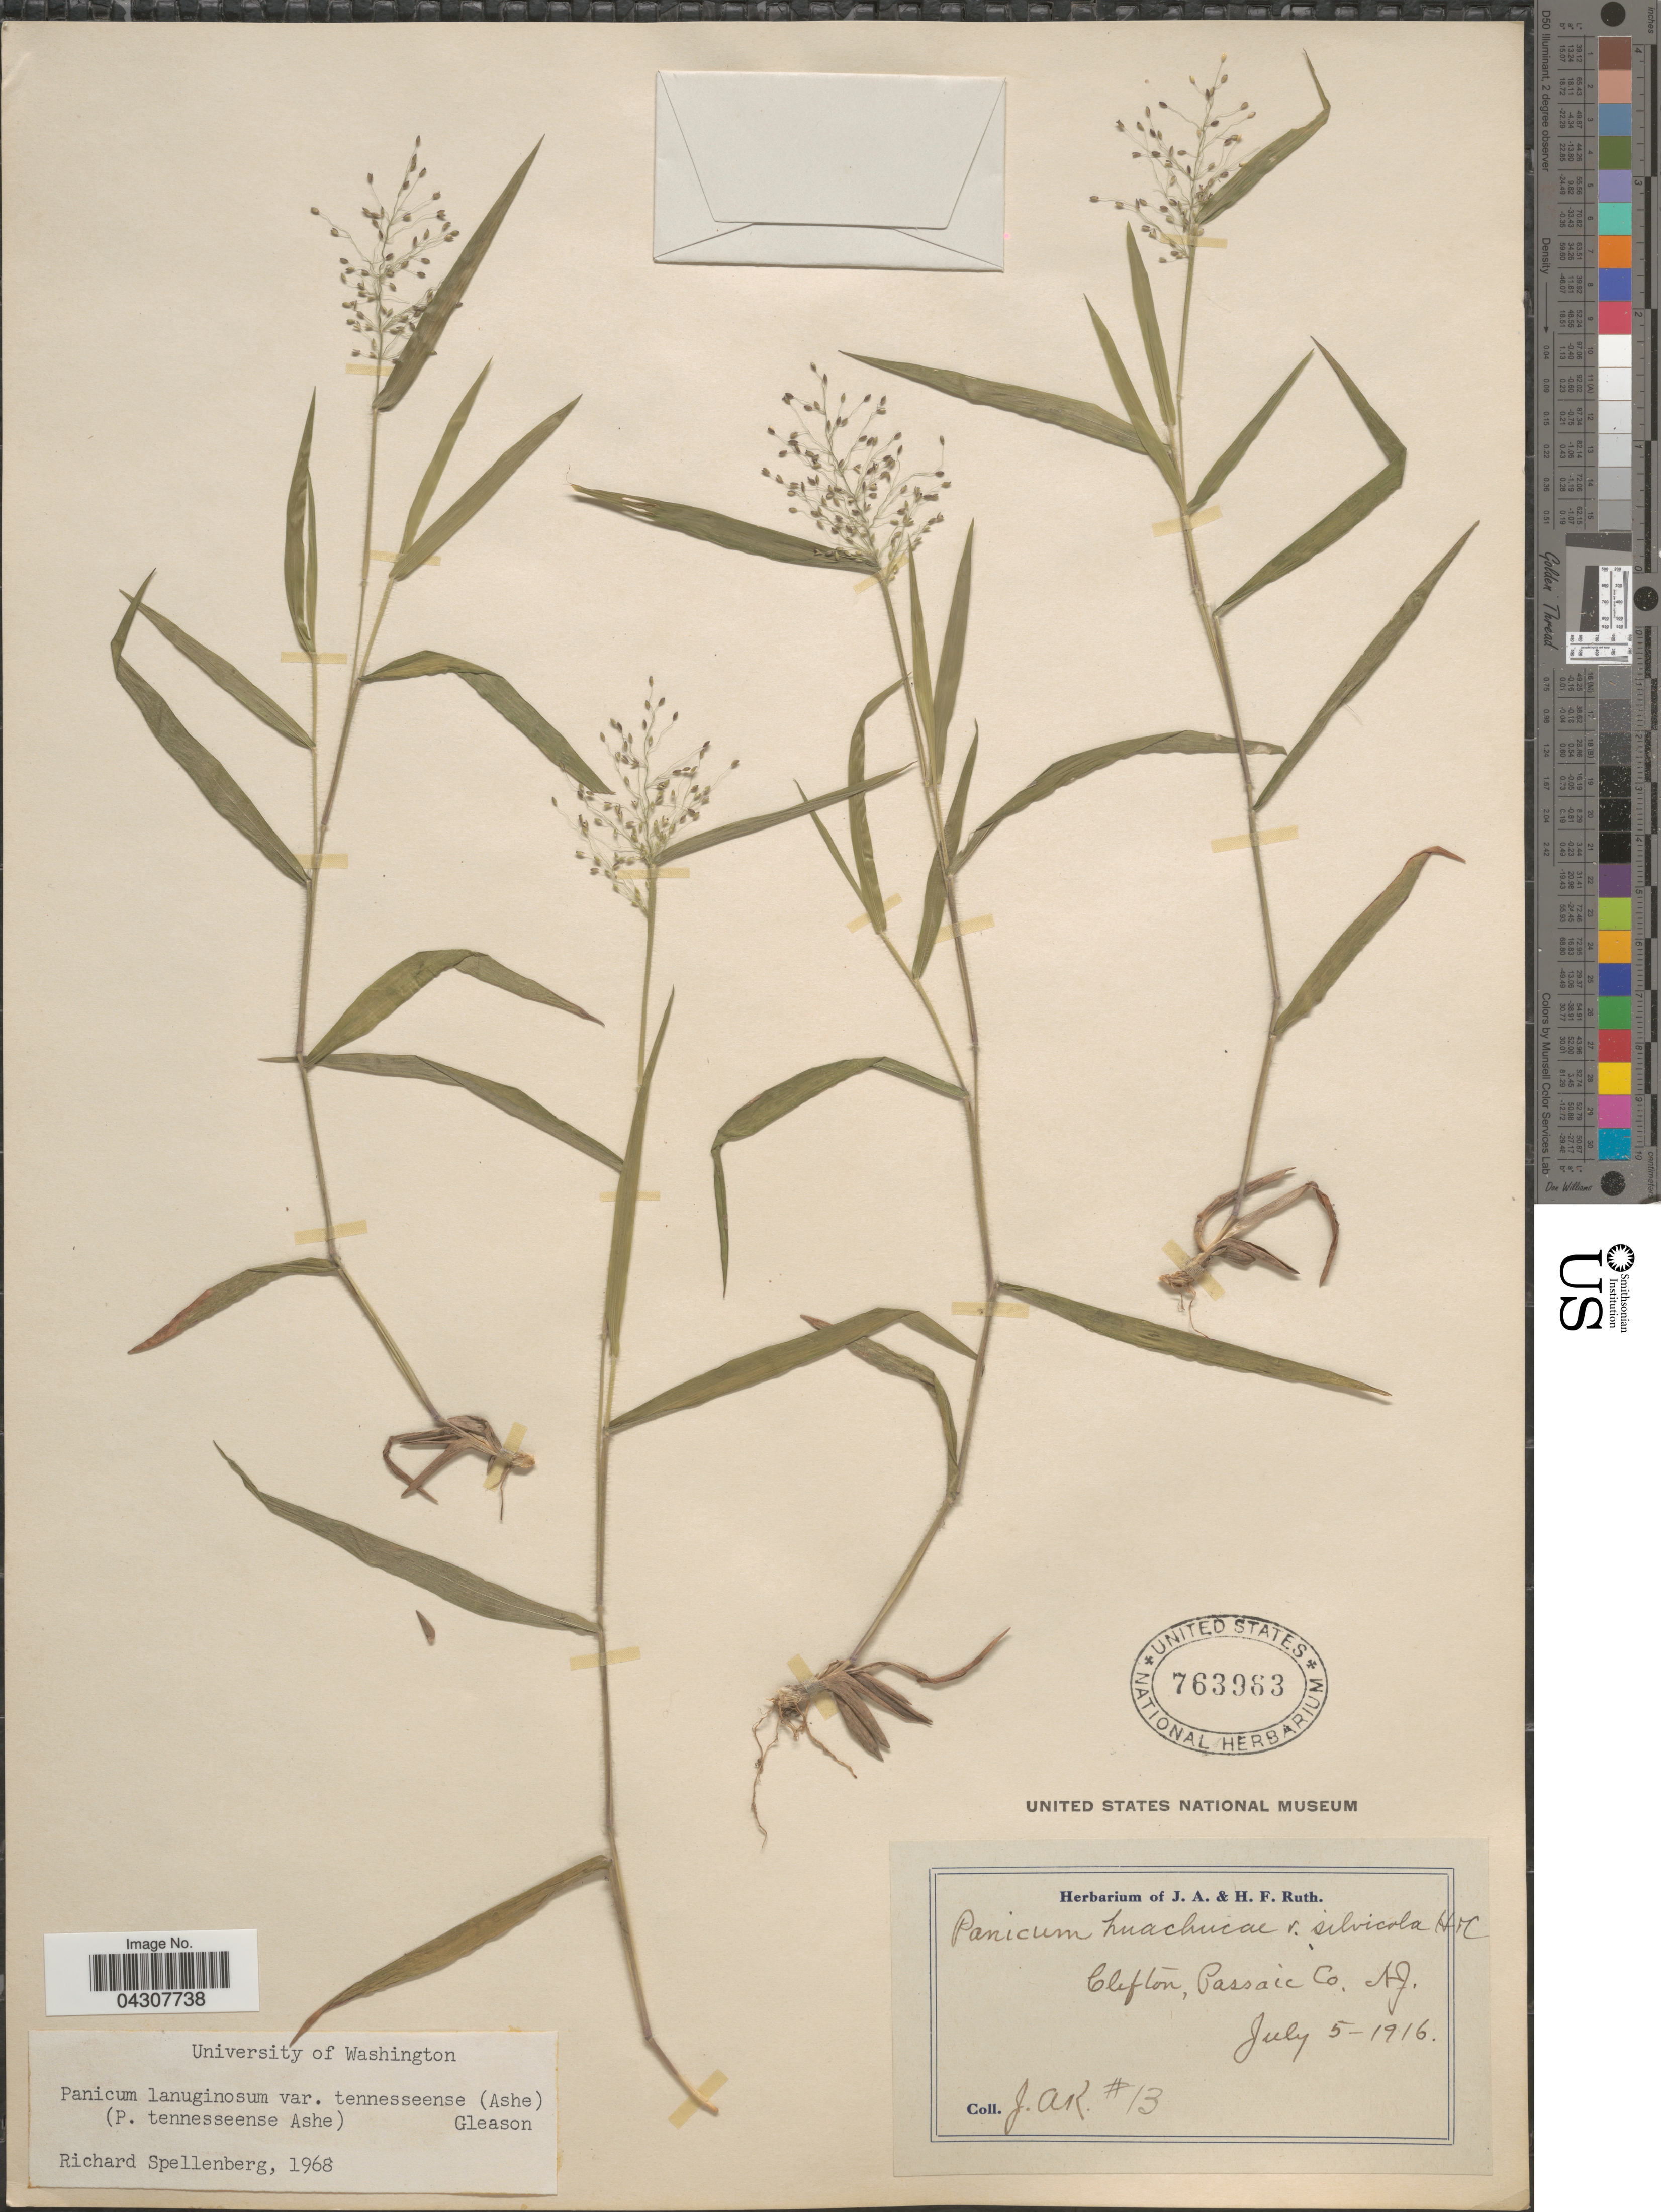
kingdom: Plantae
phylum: Tracheophyta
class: Liliopsida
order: Poales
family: Poaceae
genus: Dichanthelium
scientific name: Dichanthelium acuminatum var. acuminatum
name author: (Sw.) Gould & C.A. Clark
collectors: J. Ruth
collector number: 13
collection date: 1916-07-05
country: United States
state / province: New Jersey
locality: Clifton, Passaic Co.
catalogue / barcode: US 763963